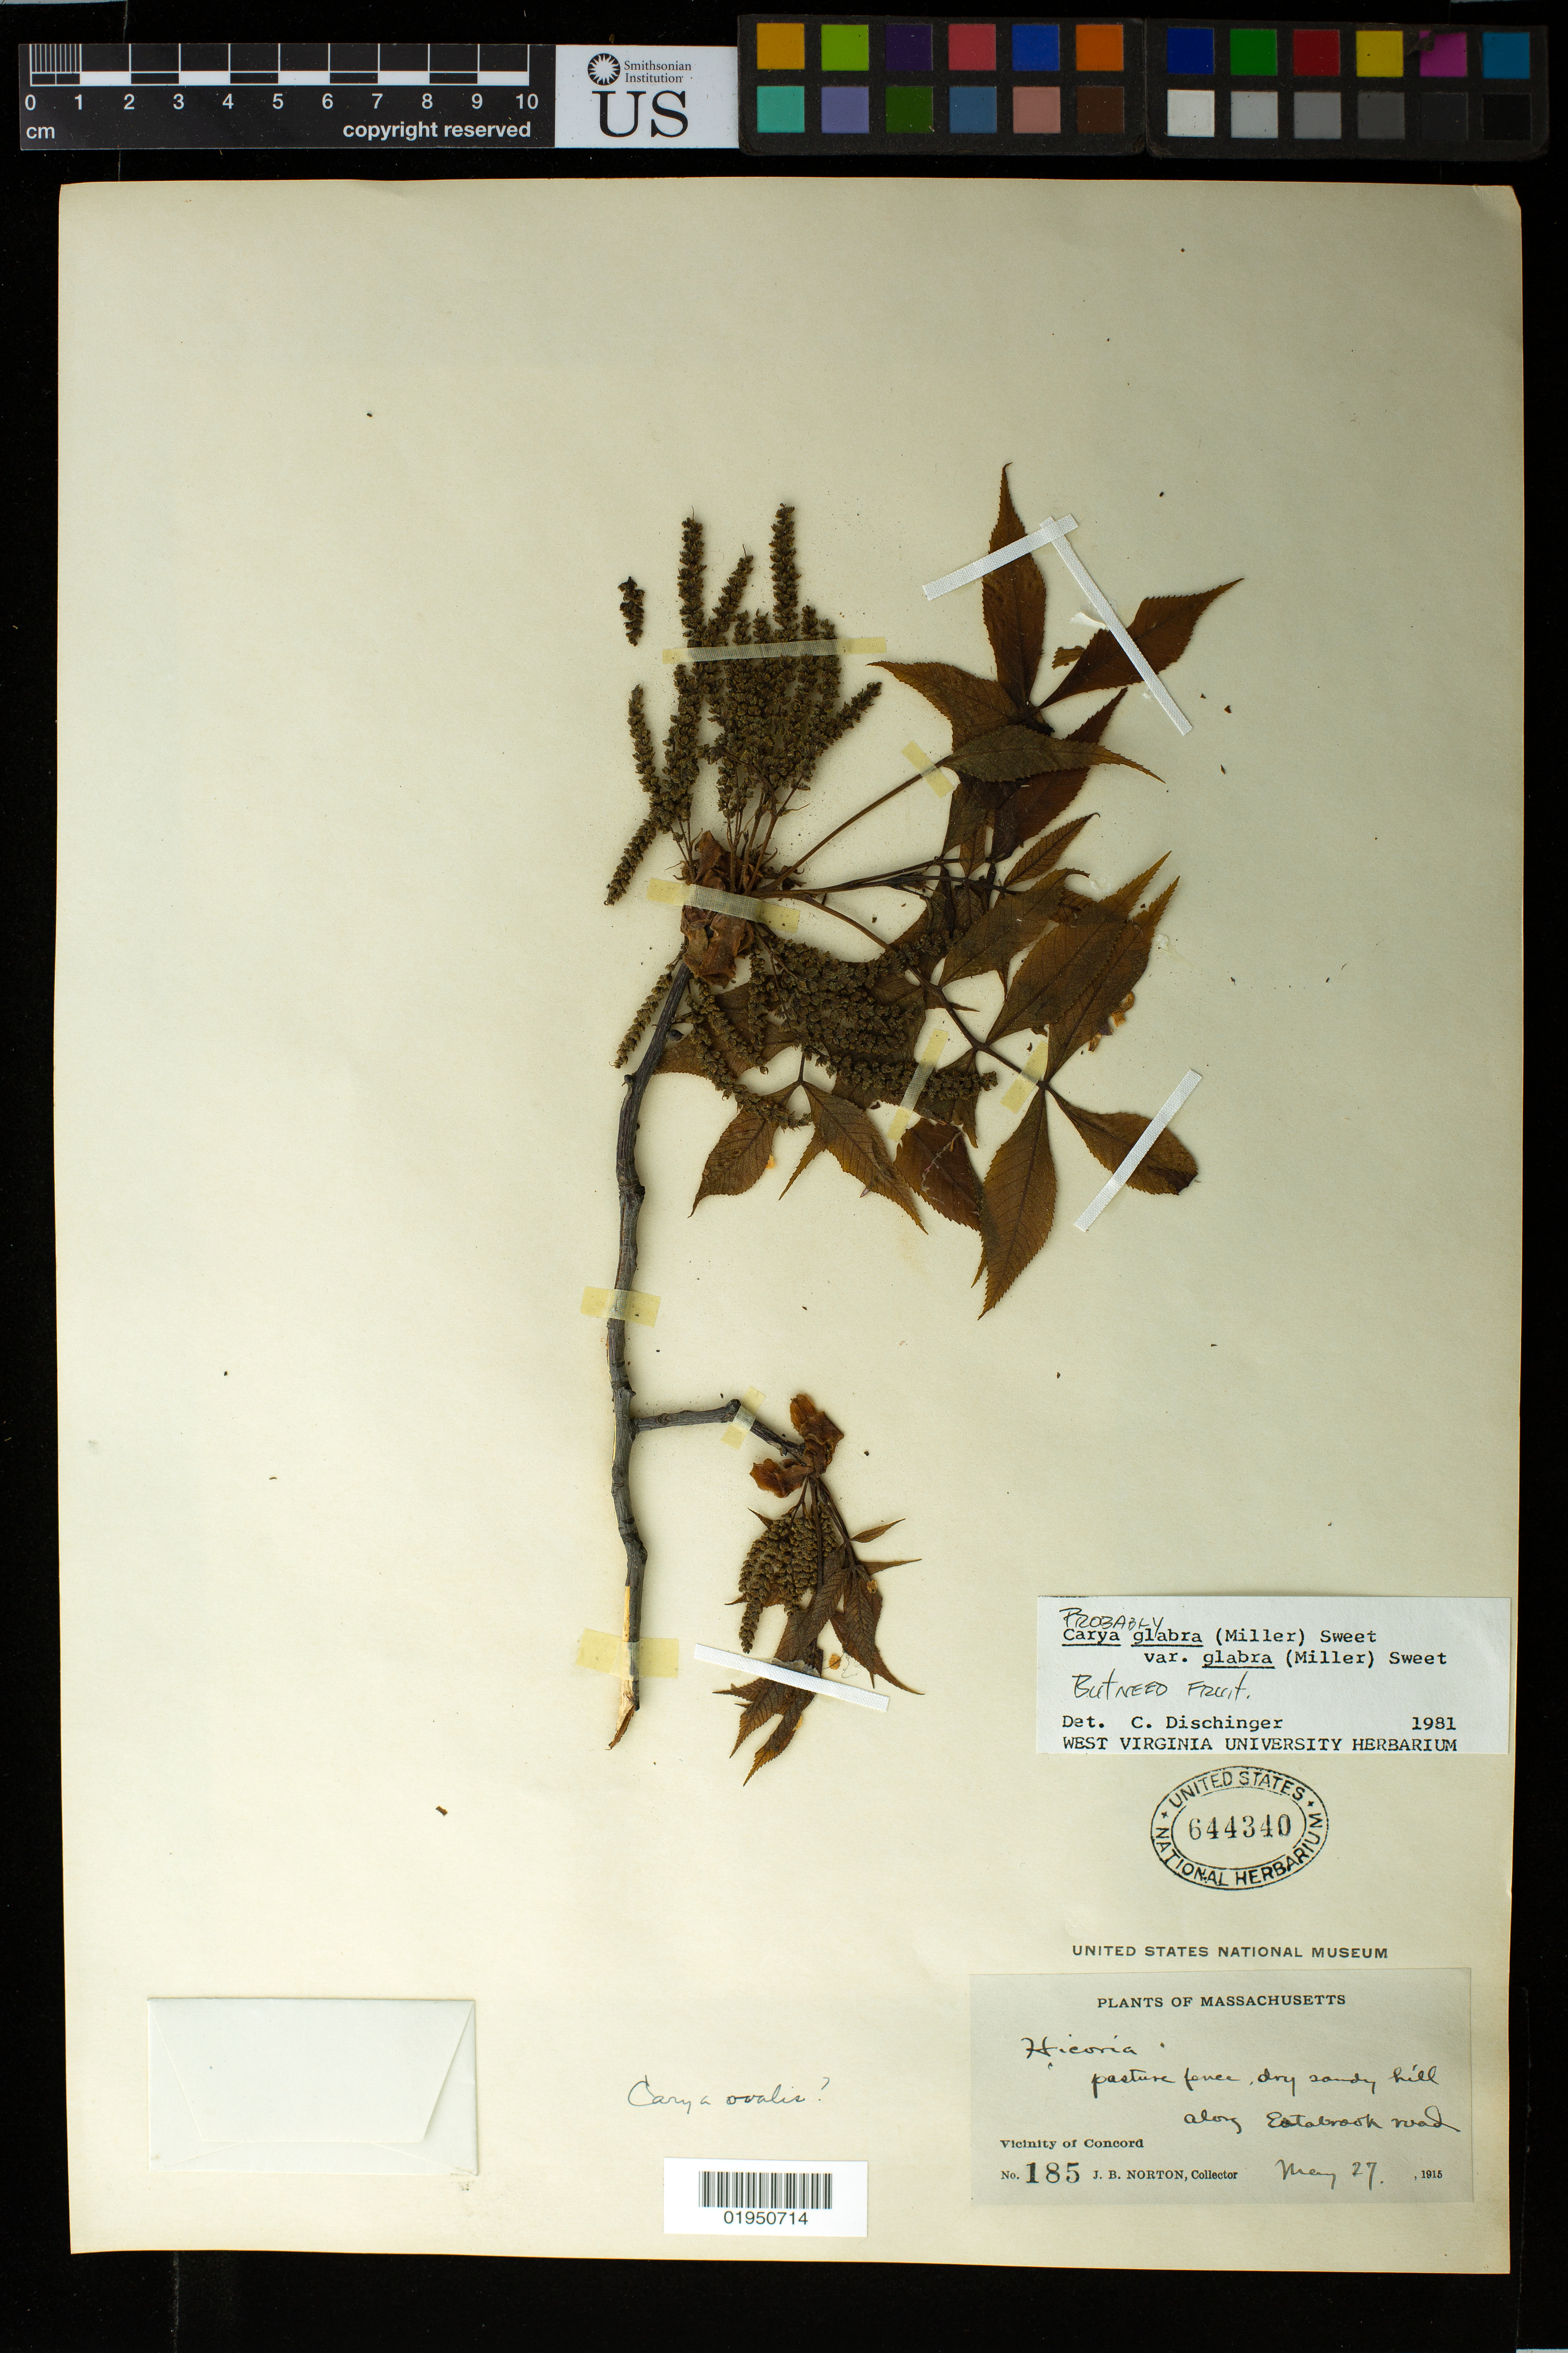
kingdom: Plantae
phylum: Tracheophyta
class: Magnoliopsida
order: Fagales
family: Juglandaceae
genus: Carya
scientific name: Carya glabra var. glabra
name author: (Mill.) Sweet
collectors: J. B. Norton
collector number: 185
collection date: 1915-05-27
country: United States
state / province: Massachusetts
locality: Vicinity of Concord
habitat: pasture fence, dry sandy hill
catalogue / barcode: US 644340